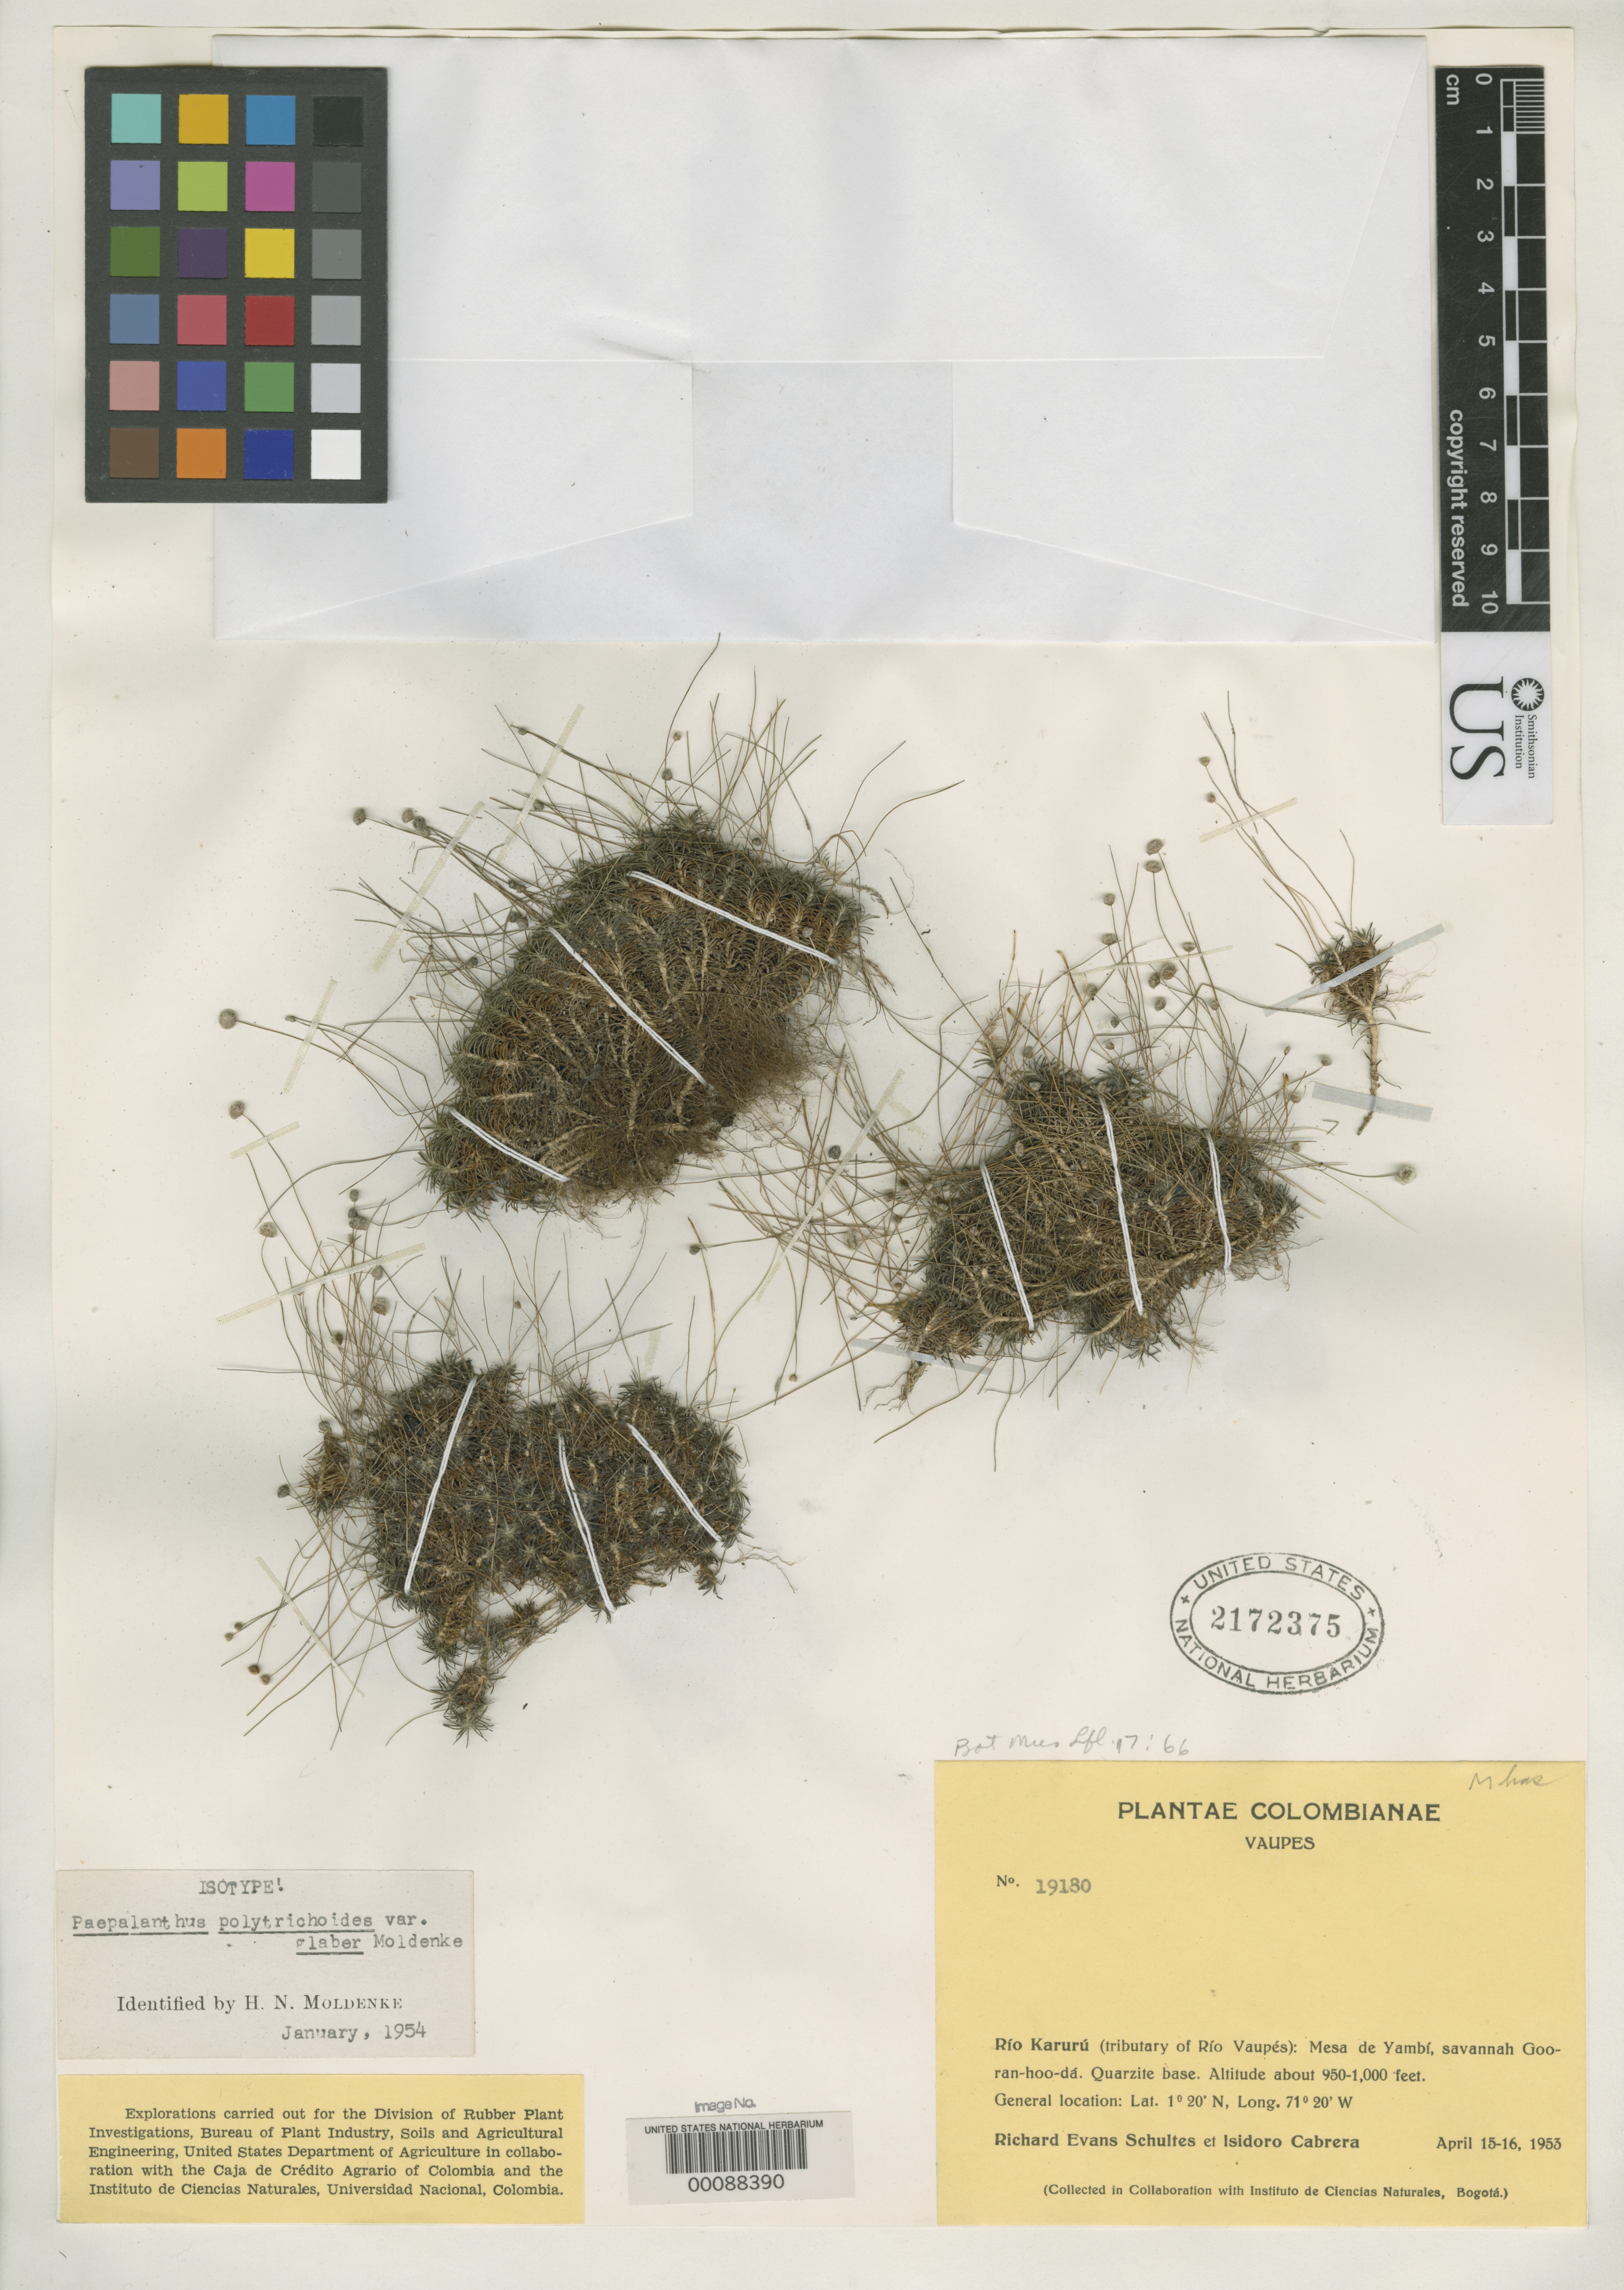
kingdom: Plantae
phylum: Tracheophyta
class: Liliopsida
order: Poales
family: Eriocaulaceae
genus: Paepalanthus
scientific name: Paepalanthus polytrichoides var. glaber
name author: Moldenke in R.E. Schult.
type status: Isotype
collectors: R. E. Schultes & I. Cabrera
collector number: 19180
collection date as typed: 15 Apr 1953 to 16 Apr 1953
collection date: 1953-04-15/1953-04-16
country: Colombia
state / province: Vaupés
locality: Rio Karuru, Mesa de Yambi.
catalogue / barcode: US 2172375